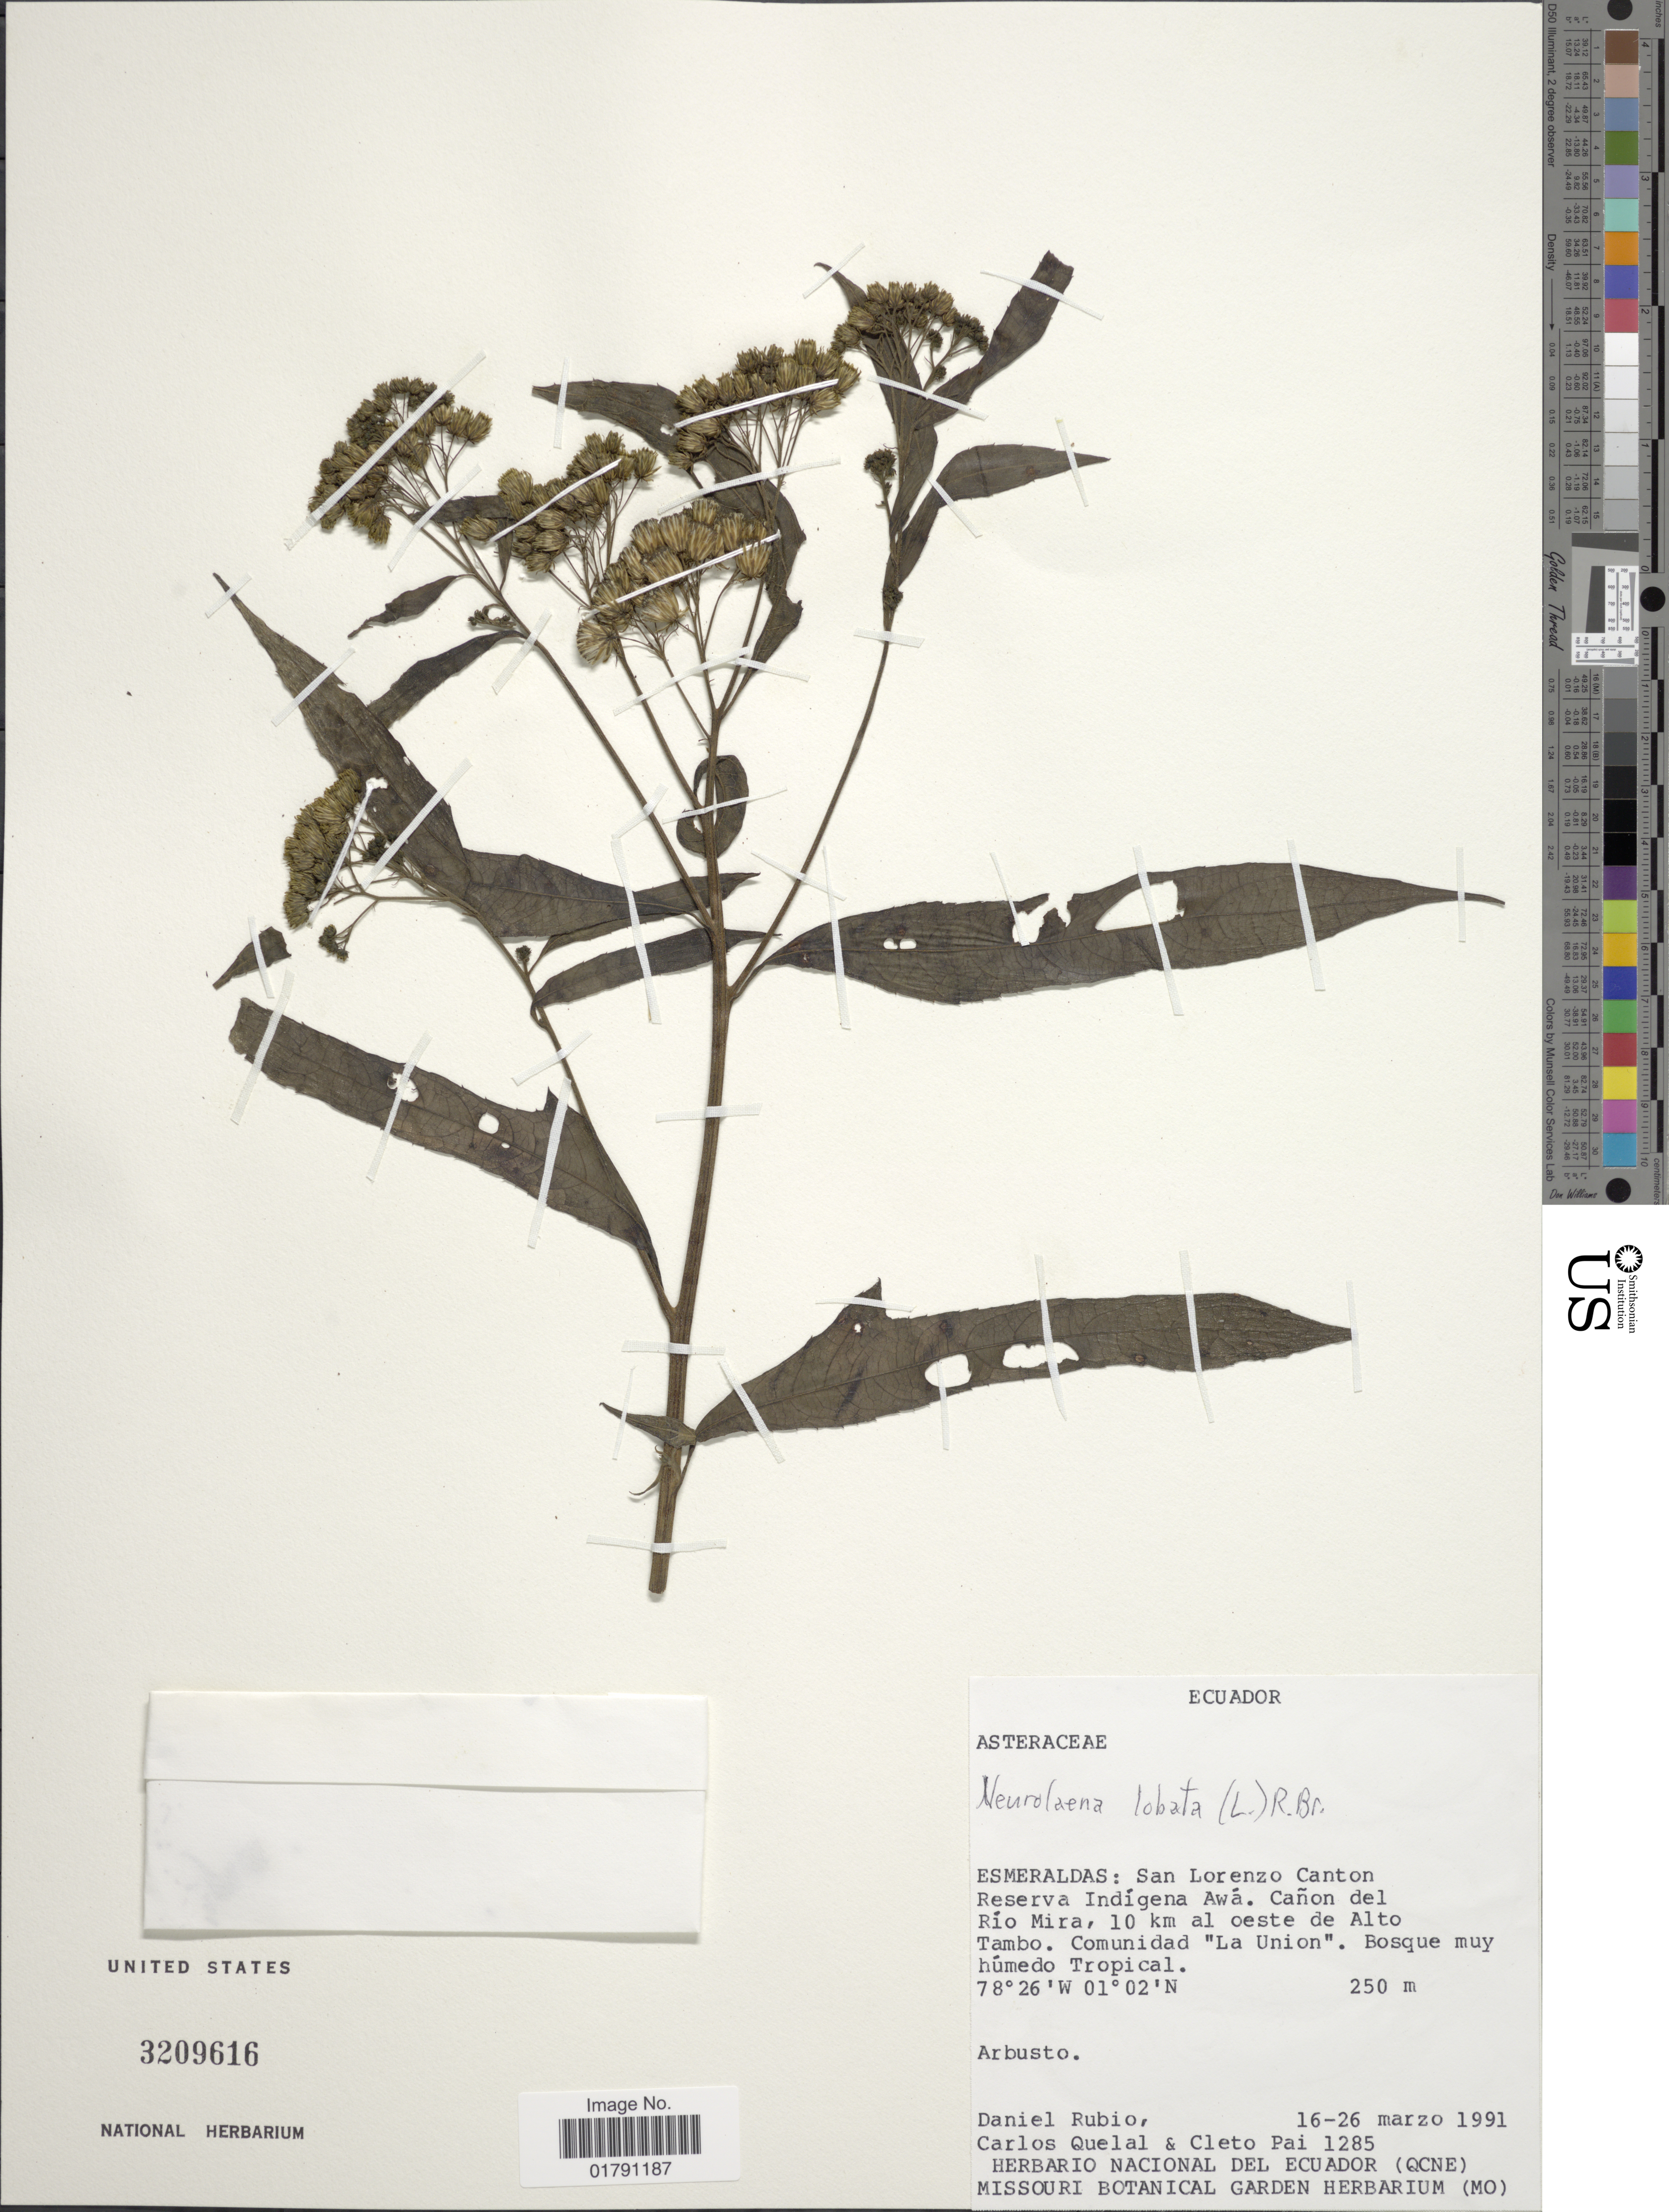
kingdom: Plantae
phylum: Tracheophyta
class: Magnoliopsida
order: Asterales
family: Asteraceae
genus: Neurolaena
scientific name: Neurolaena lobata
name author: (L.) R. Br. ex Cass.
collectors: D. Rubio, C. Quelal & C. Pai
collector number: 1285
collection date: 1991-03-16/1991-03-26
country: Ecuador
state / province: Esmeraldas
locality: San Lorenzo Canton, Reserva Indigena Awa, Canon del Rio Mira, 10 km al oeste de Alto Tambo. Comunidad La Union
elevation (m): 250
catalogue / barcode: US 3209616